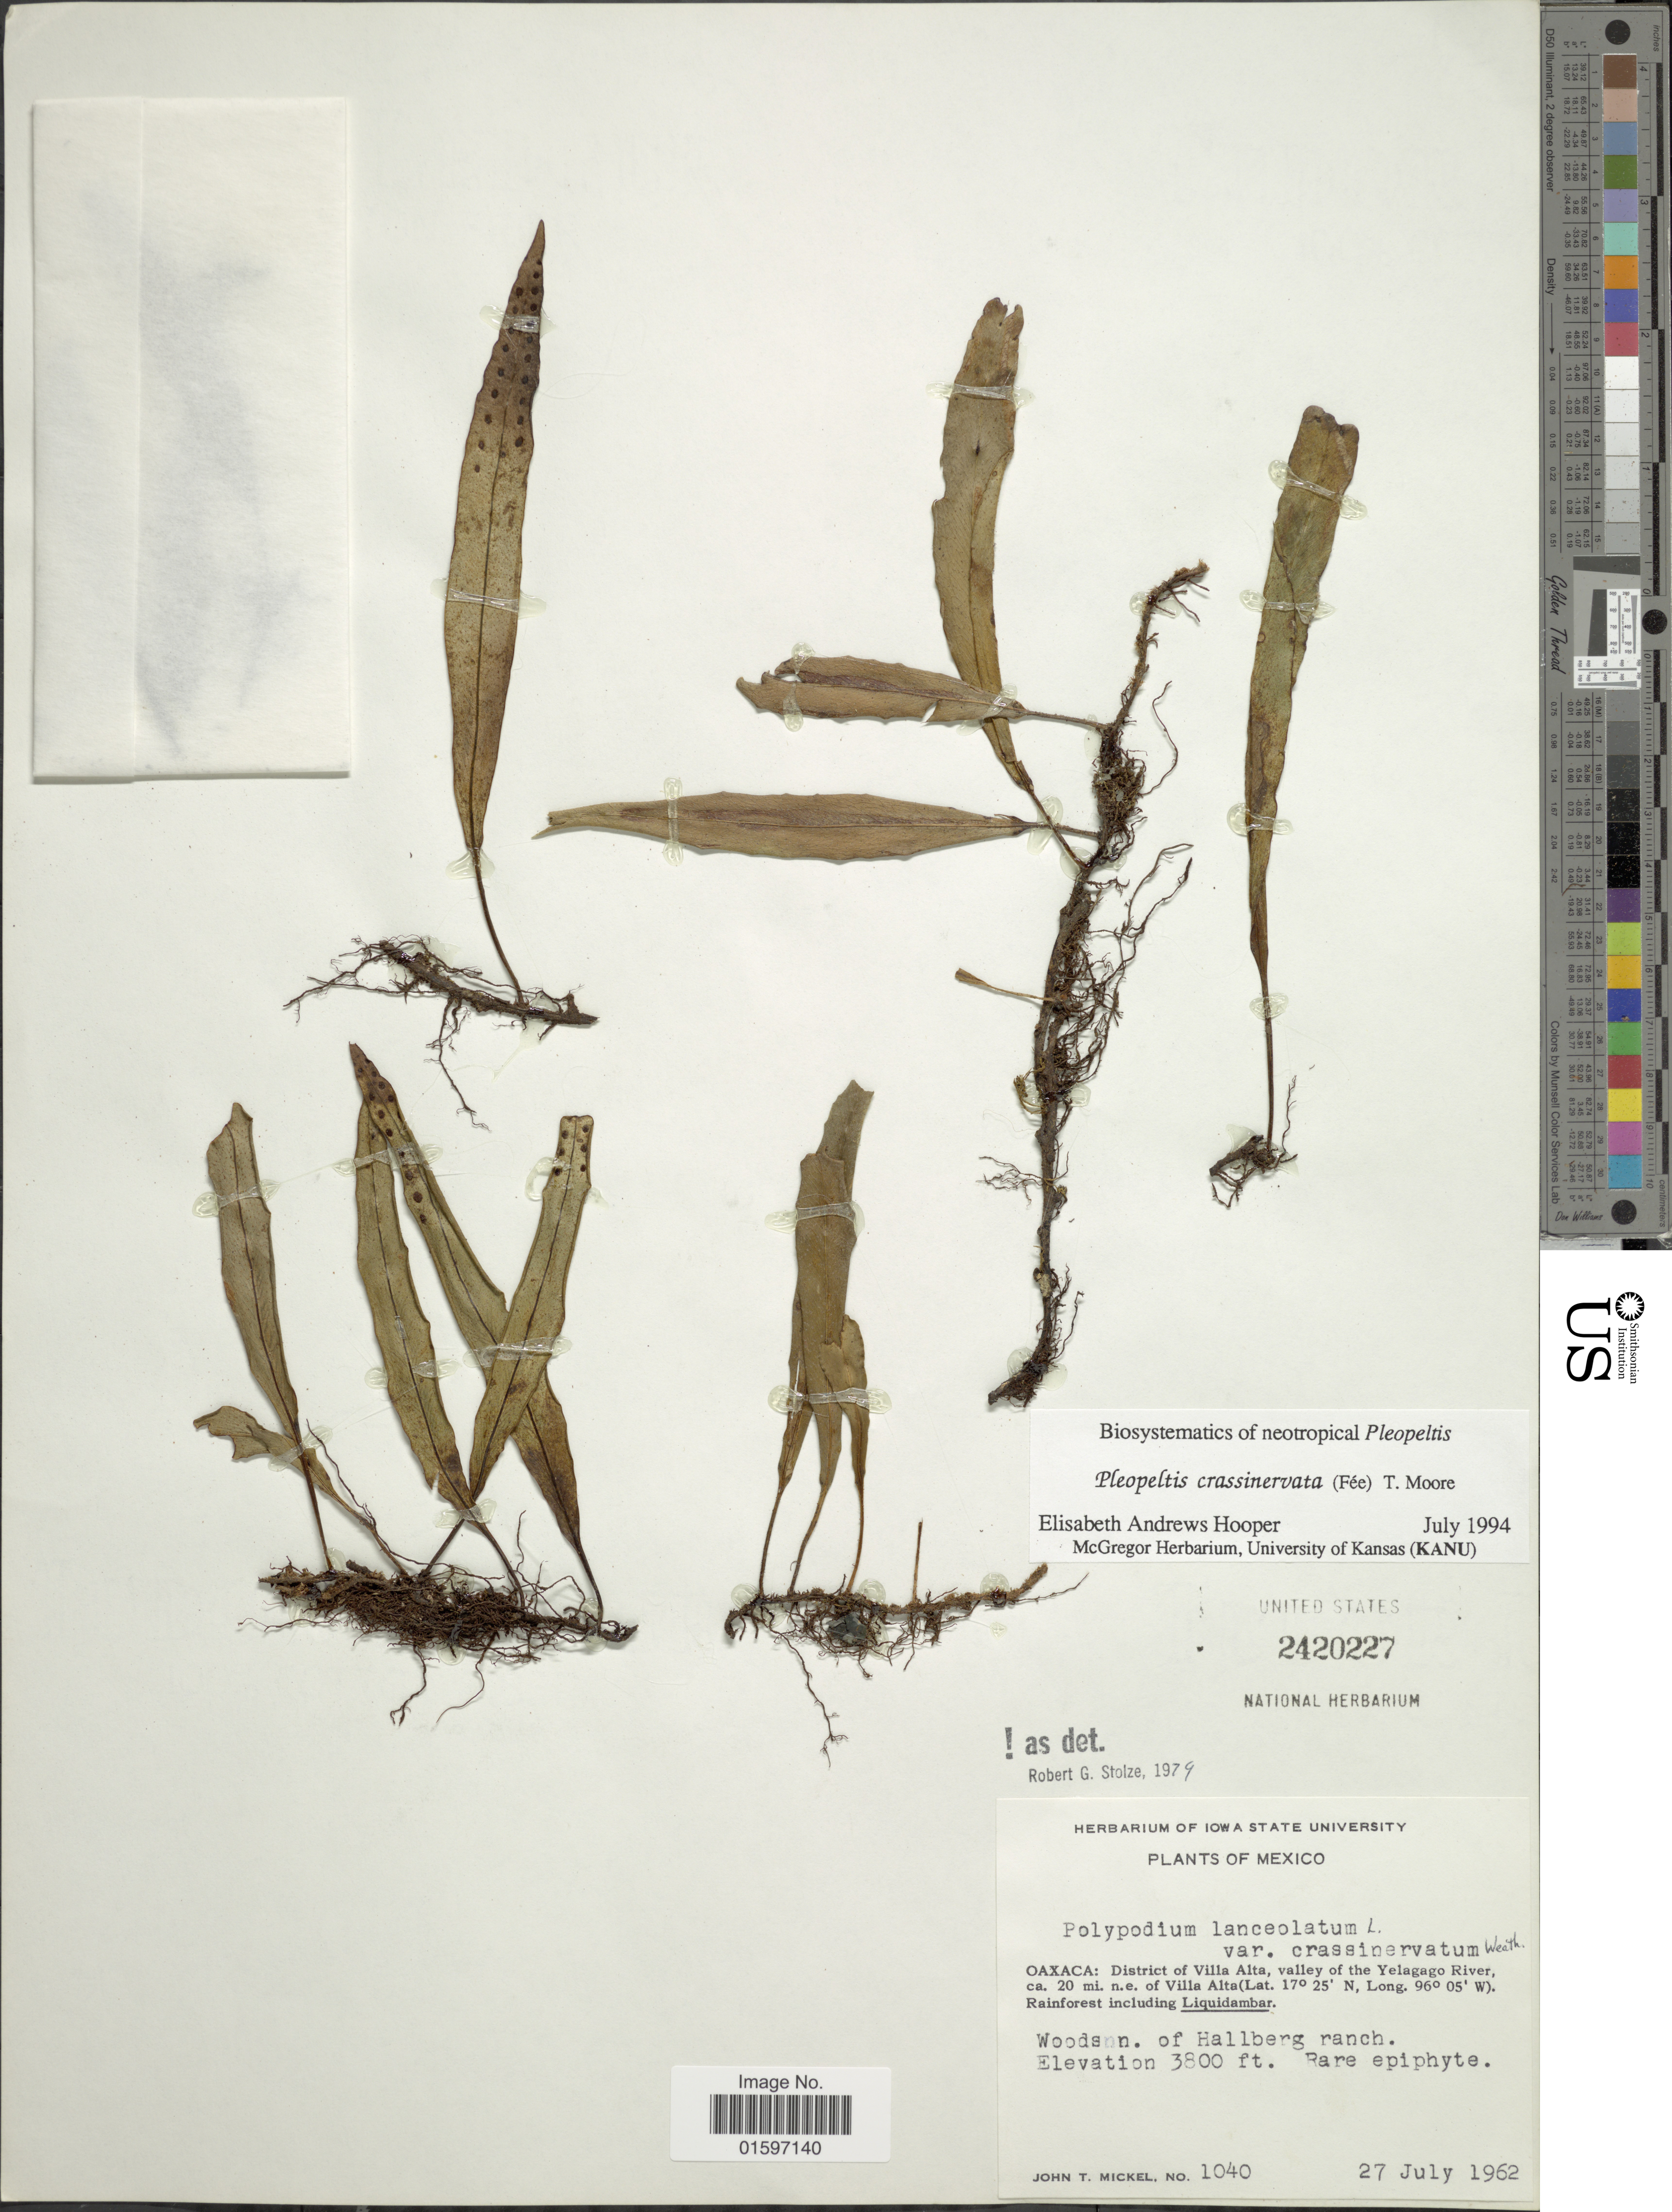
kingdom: Plantae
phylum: Tracheophyta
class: Polypodiopsida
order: Polypodiales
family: Polypodiaceae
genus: Pleopeltis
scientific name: Pleopeltis crassinervata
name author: (Fée) T. Moore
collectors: J. T. Mickel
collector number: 1040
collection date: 1962-07-27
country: Mexico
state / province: Oaxaca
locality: Oaxaca; District of Villa Alta, valley of the Yelagago River, ca. 20 mi. n. e. of Villa Alta, rainforest, woods n. of Hallberg ranch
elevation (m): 1158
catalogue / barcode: US 2420227